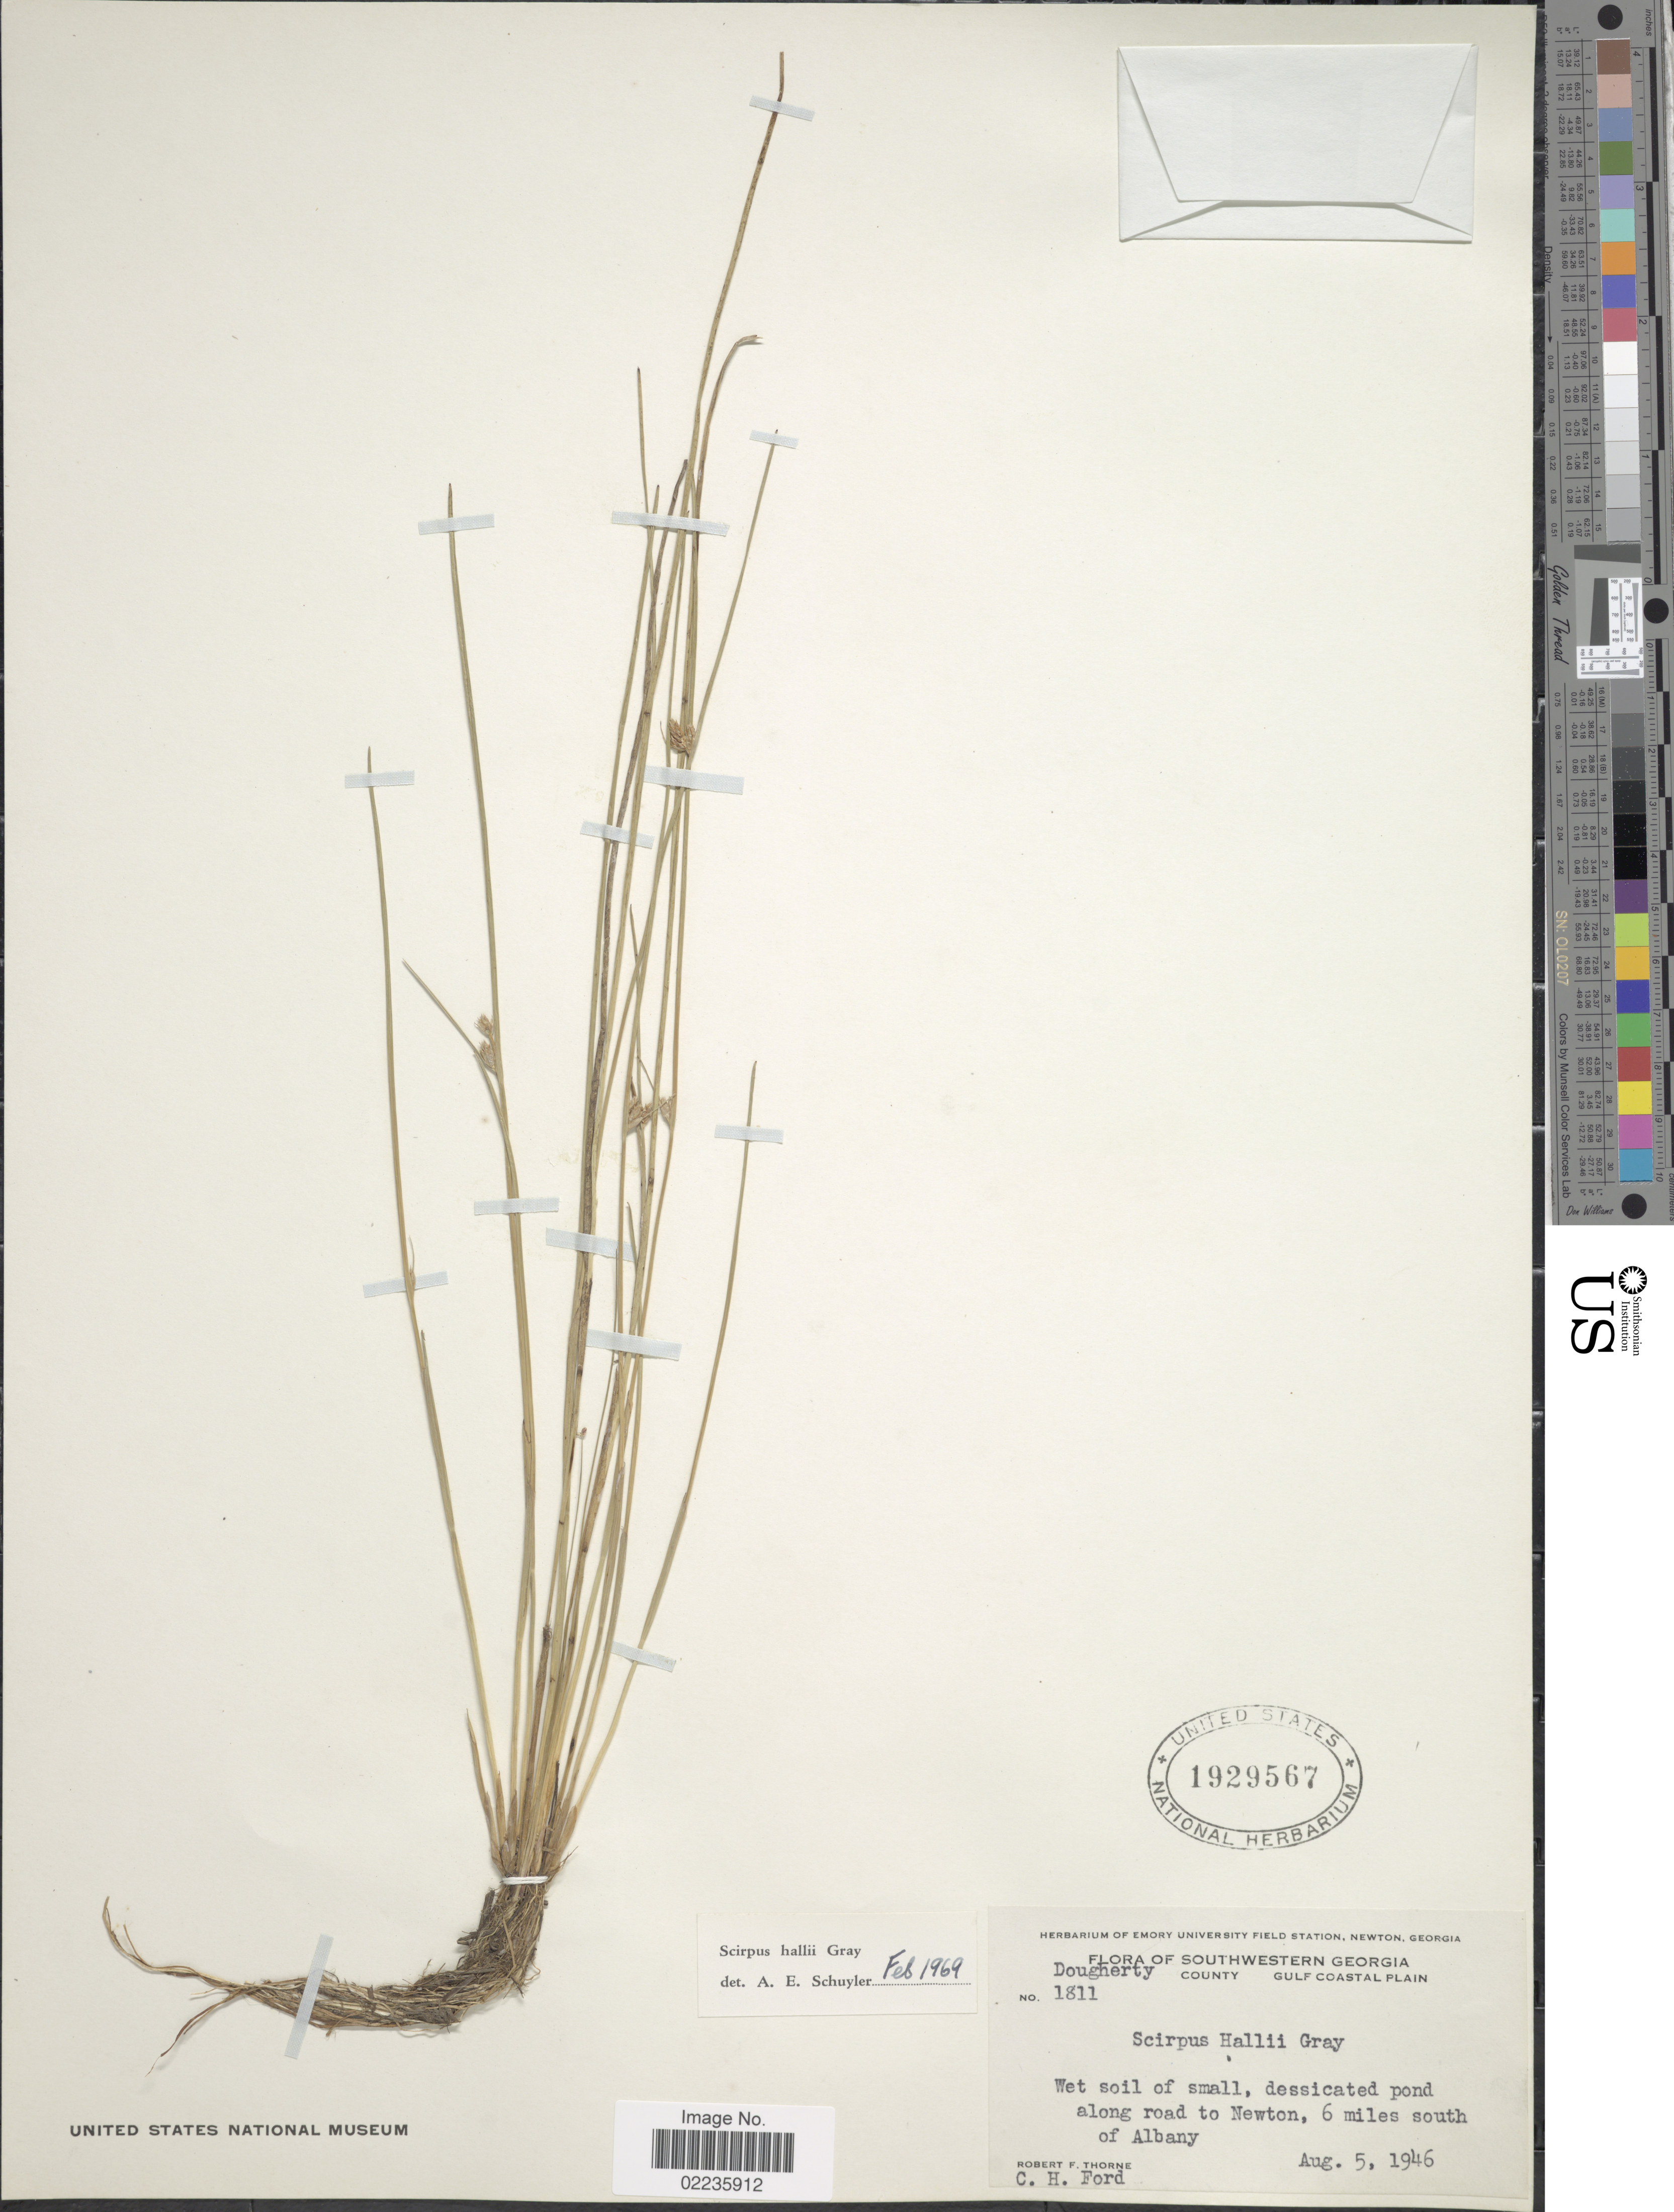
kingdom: Plantae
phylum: Tracheophyta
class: Liliopsida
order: Poales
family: Cyperaceae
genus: Schoenoplectus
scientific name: Schoenoplectus hallii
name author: (A. Gray) S.G. Sm.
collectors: R. F. Thorne & C. H. Ford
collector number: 1811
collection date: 1946-08-05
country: United States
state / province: Georgia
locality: Southwestern Georgia. Dougherty County Gulf Coastal Plain, dessicated pond along road to Newton, 6 miles south of Albany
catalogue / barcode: US 1929567